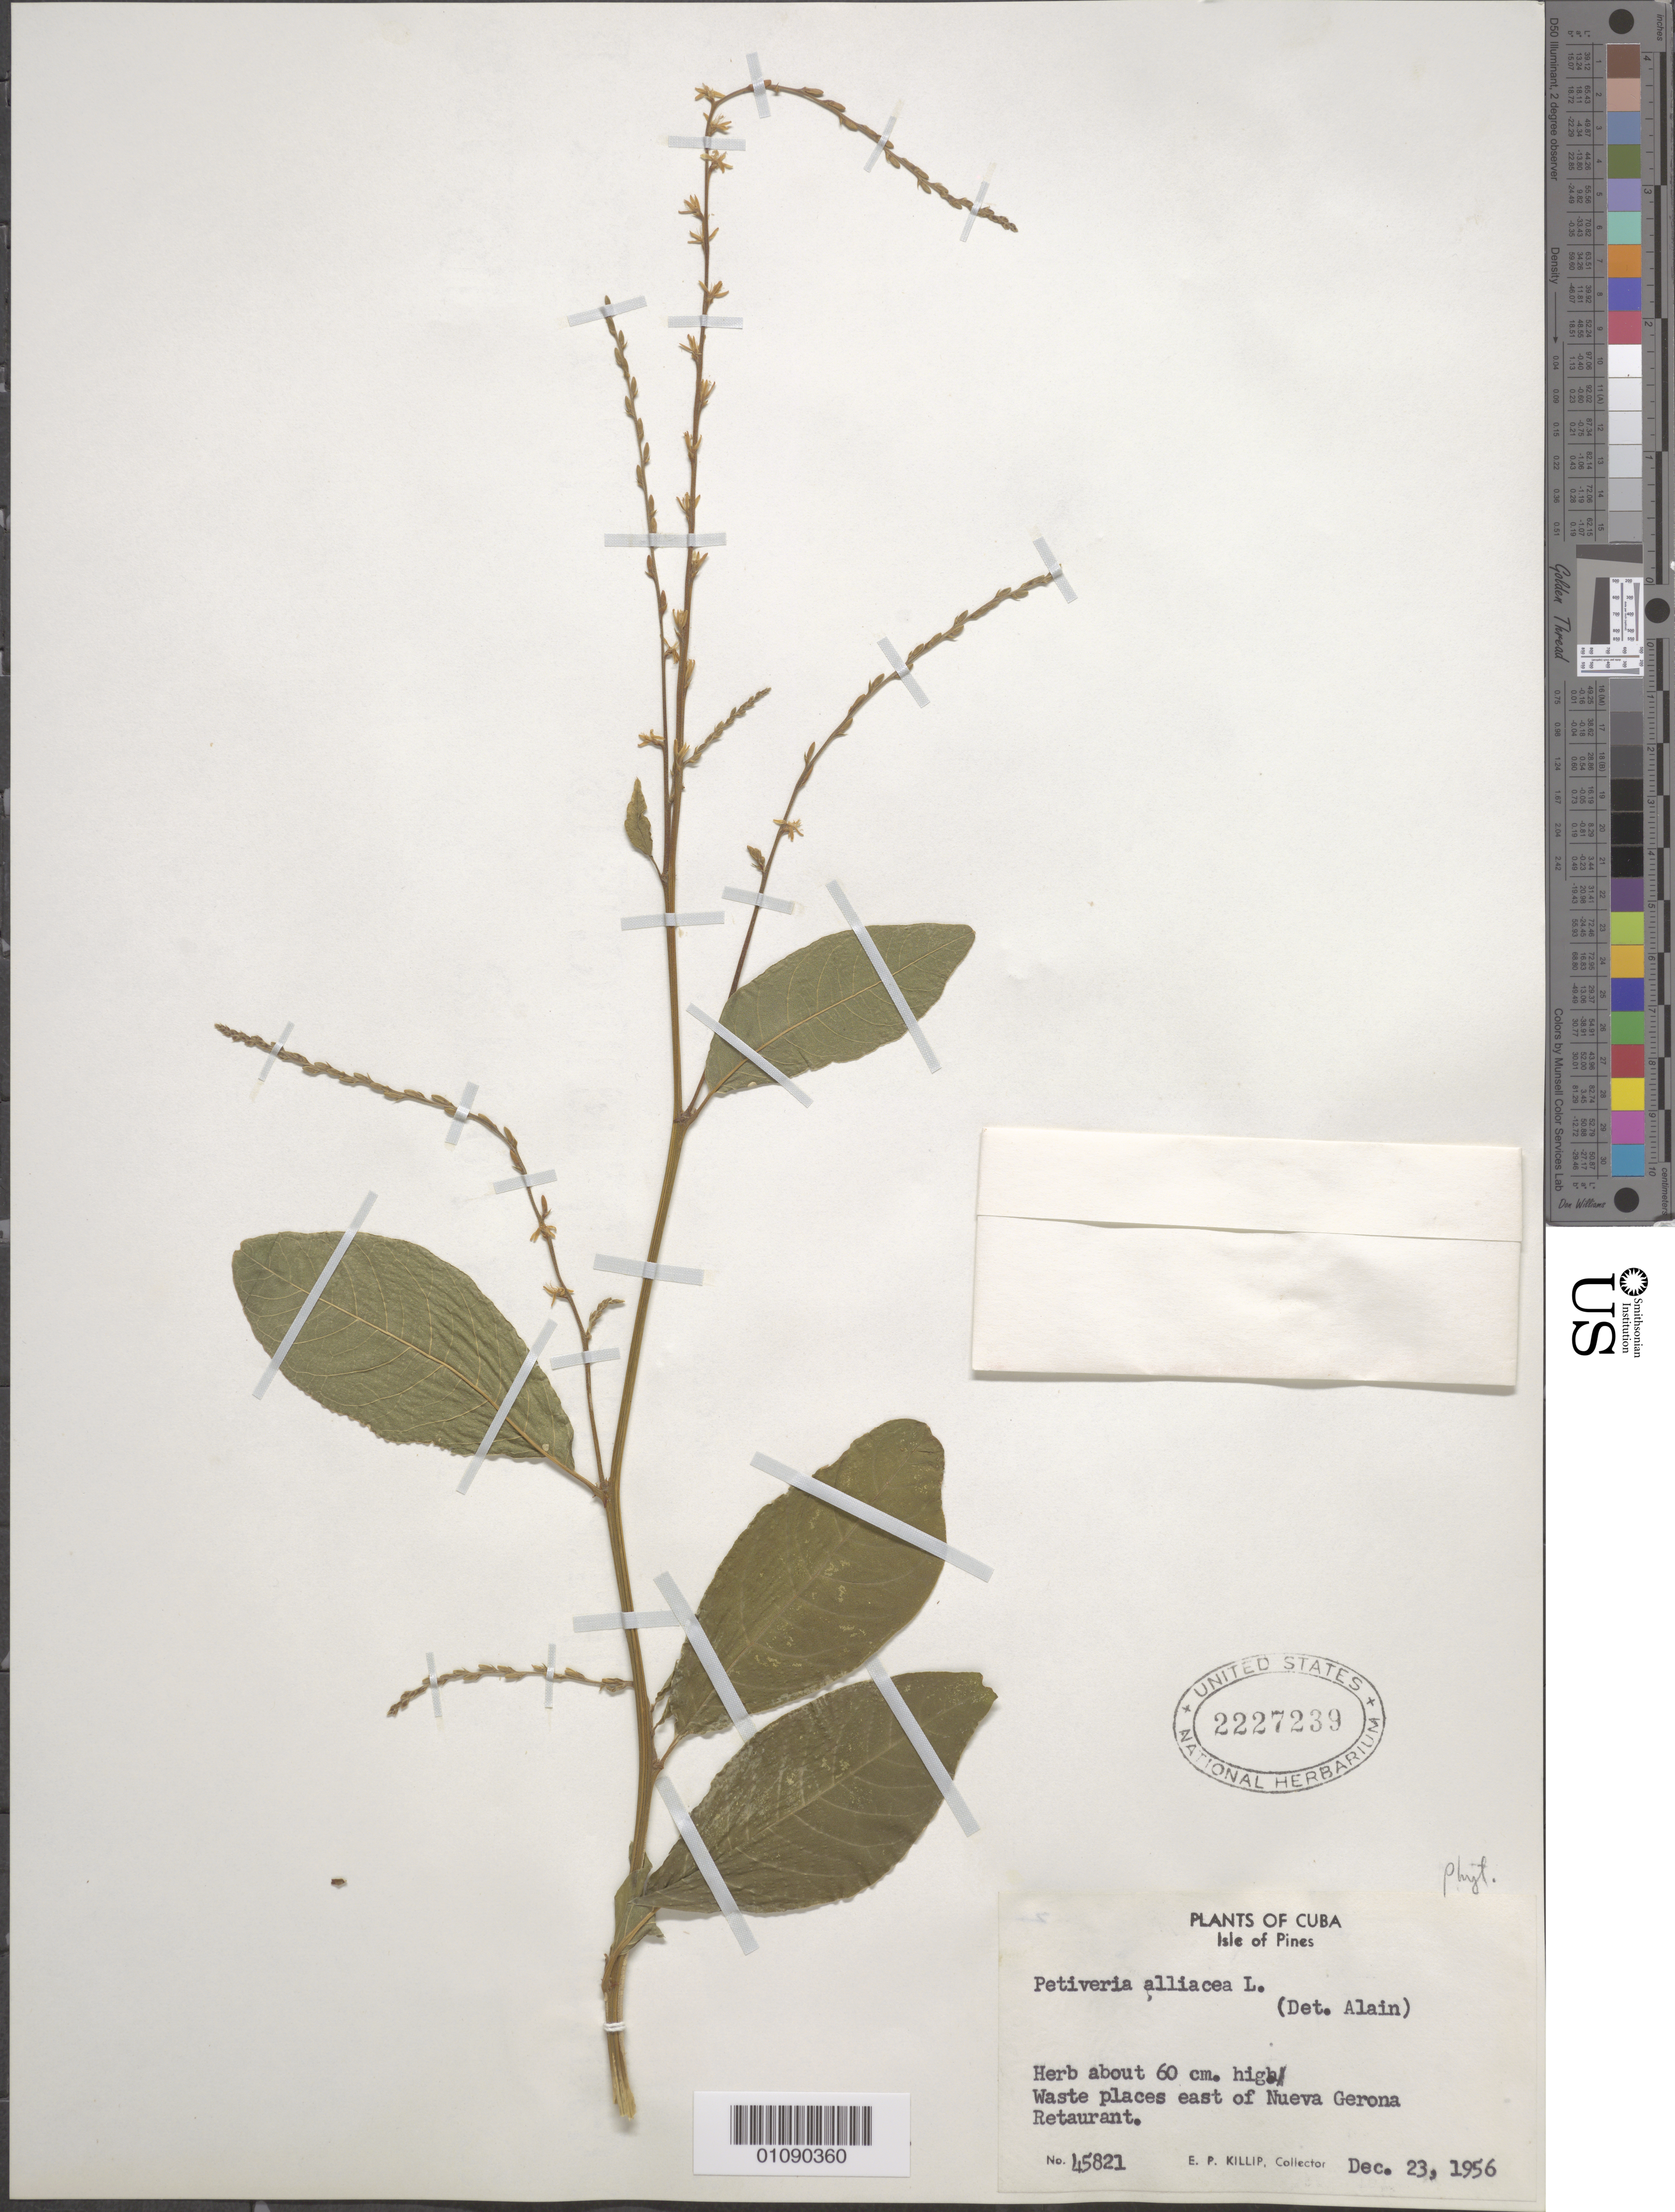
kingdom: Plantae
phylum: Tracheophyta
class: Magnoliopsida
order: Caryophyllales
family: Phytolaccaceae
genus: Petiveria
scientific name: Petiveria alliacea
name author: L.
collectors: E. P. Killip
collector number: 45821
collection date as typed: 23 Dec 1956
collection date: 1956-12-23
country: Cuba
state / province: Isla de La Juventud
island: Isla de la Juventud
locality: Isle of pines, E of Nueva Gerona Restaurant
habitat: Waste places.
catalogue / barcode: US 2227239